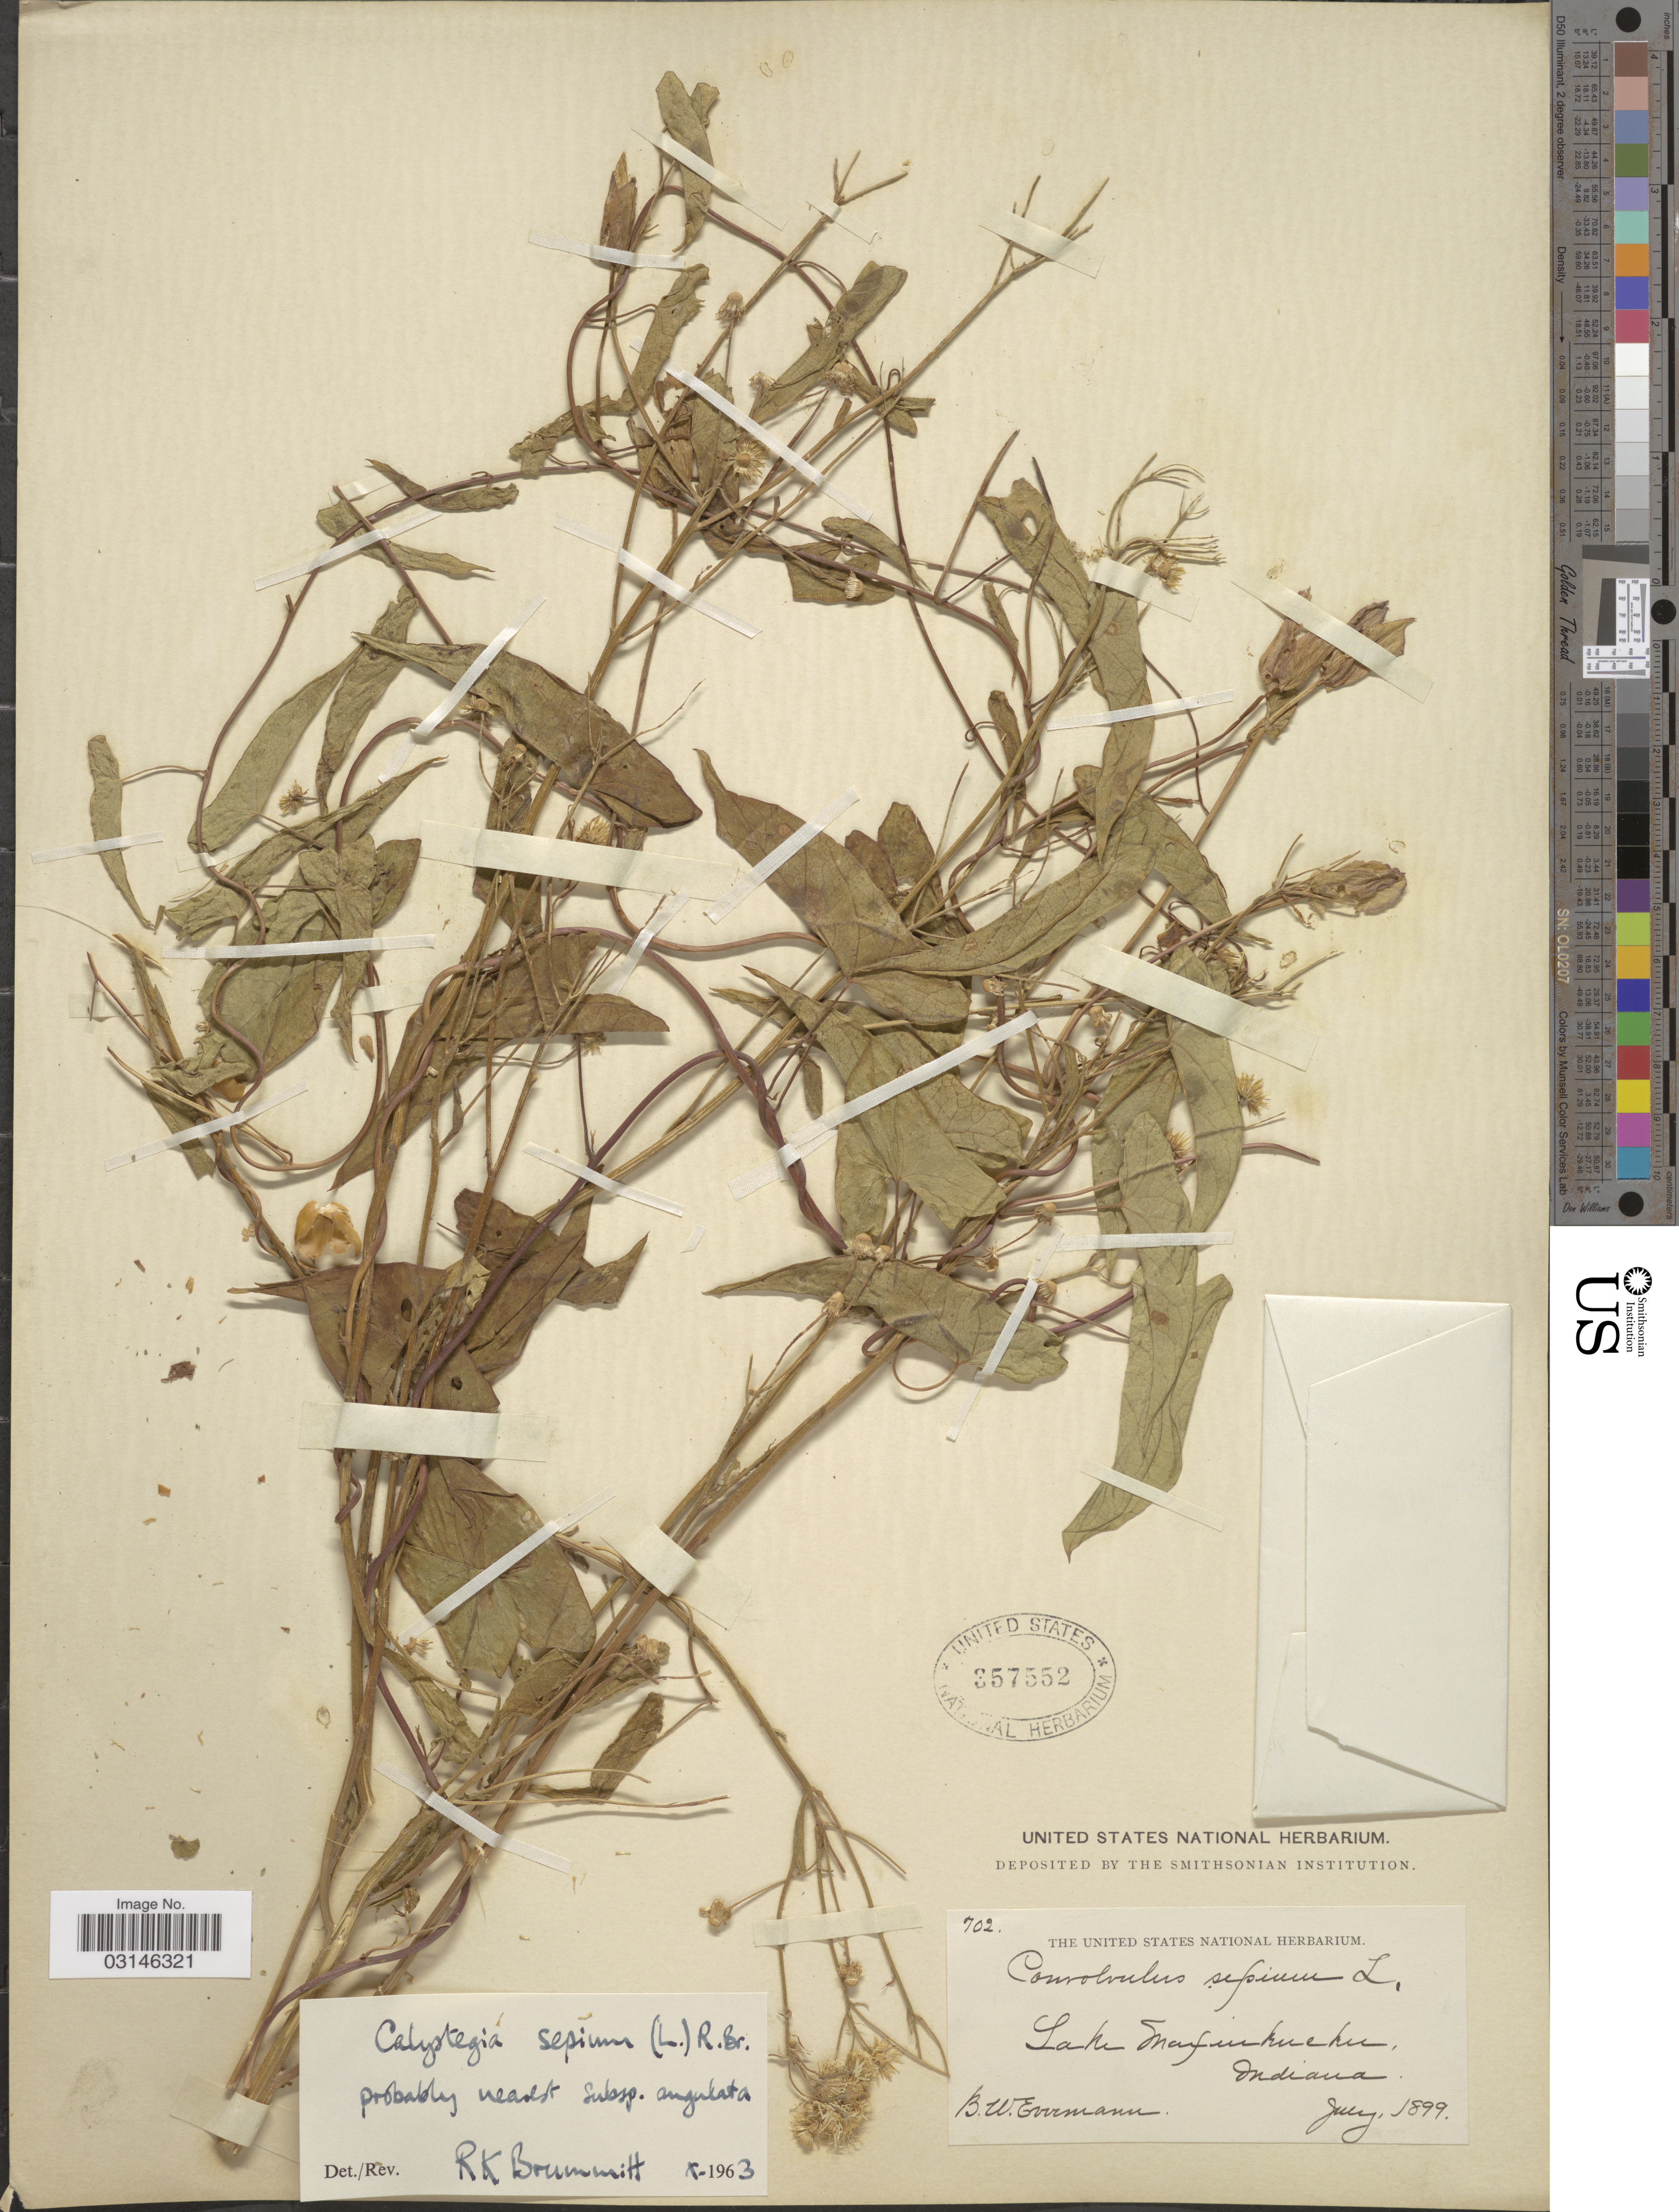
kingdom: Plantae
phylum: Tracheophyta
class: Magnoliopsida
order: Solanales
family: Convolvulaceae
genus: Calystegia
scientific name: Calystegia sepium subsp. angulata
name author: Brummitt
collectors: B. W. Evermann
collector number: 702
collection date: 1899-07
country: United States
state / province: Indiana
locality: Lake Maxinkuckee.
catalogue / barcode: US 357552